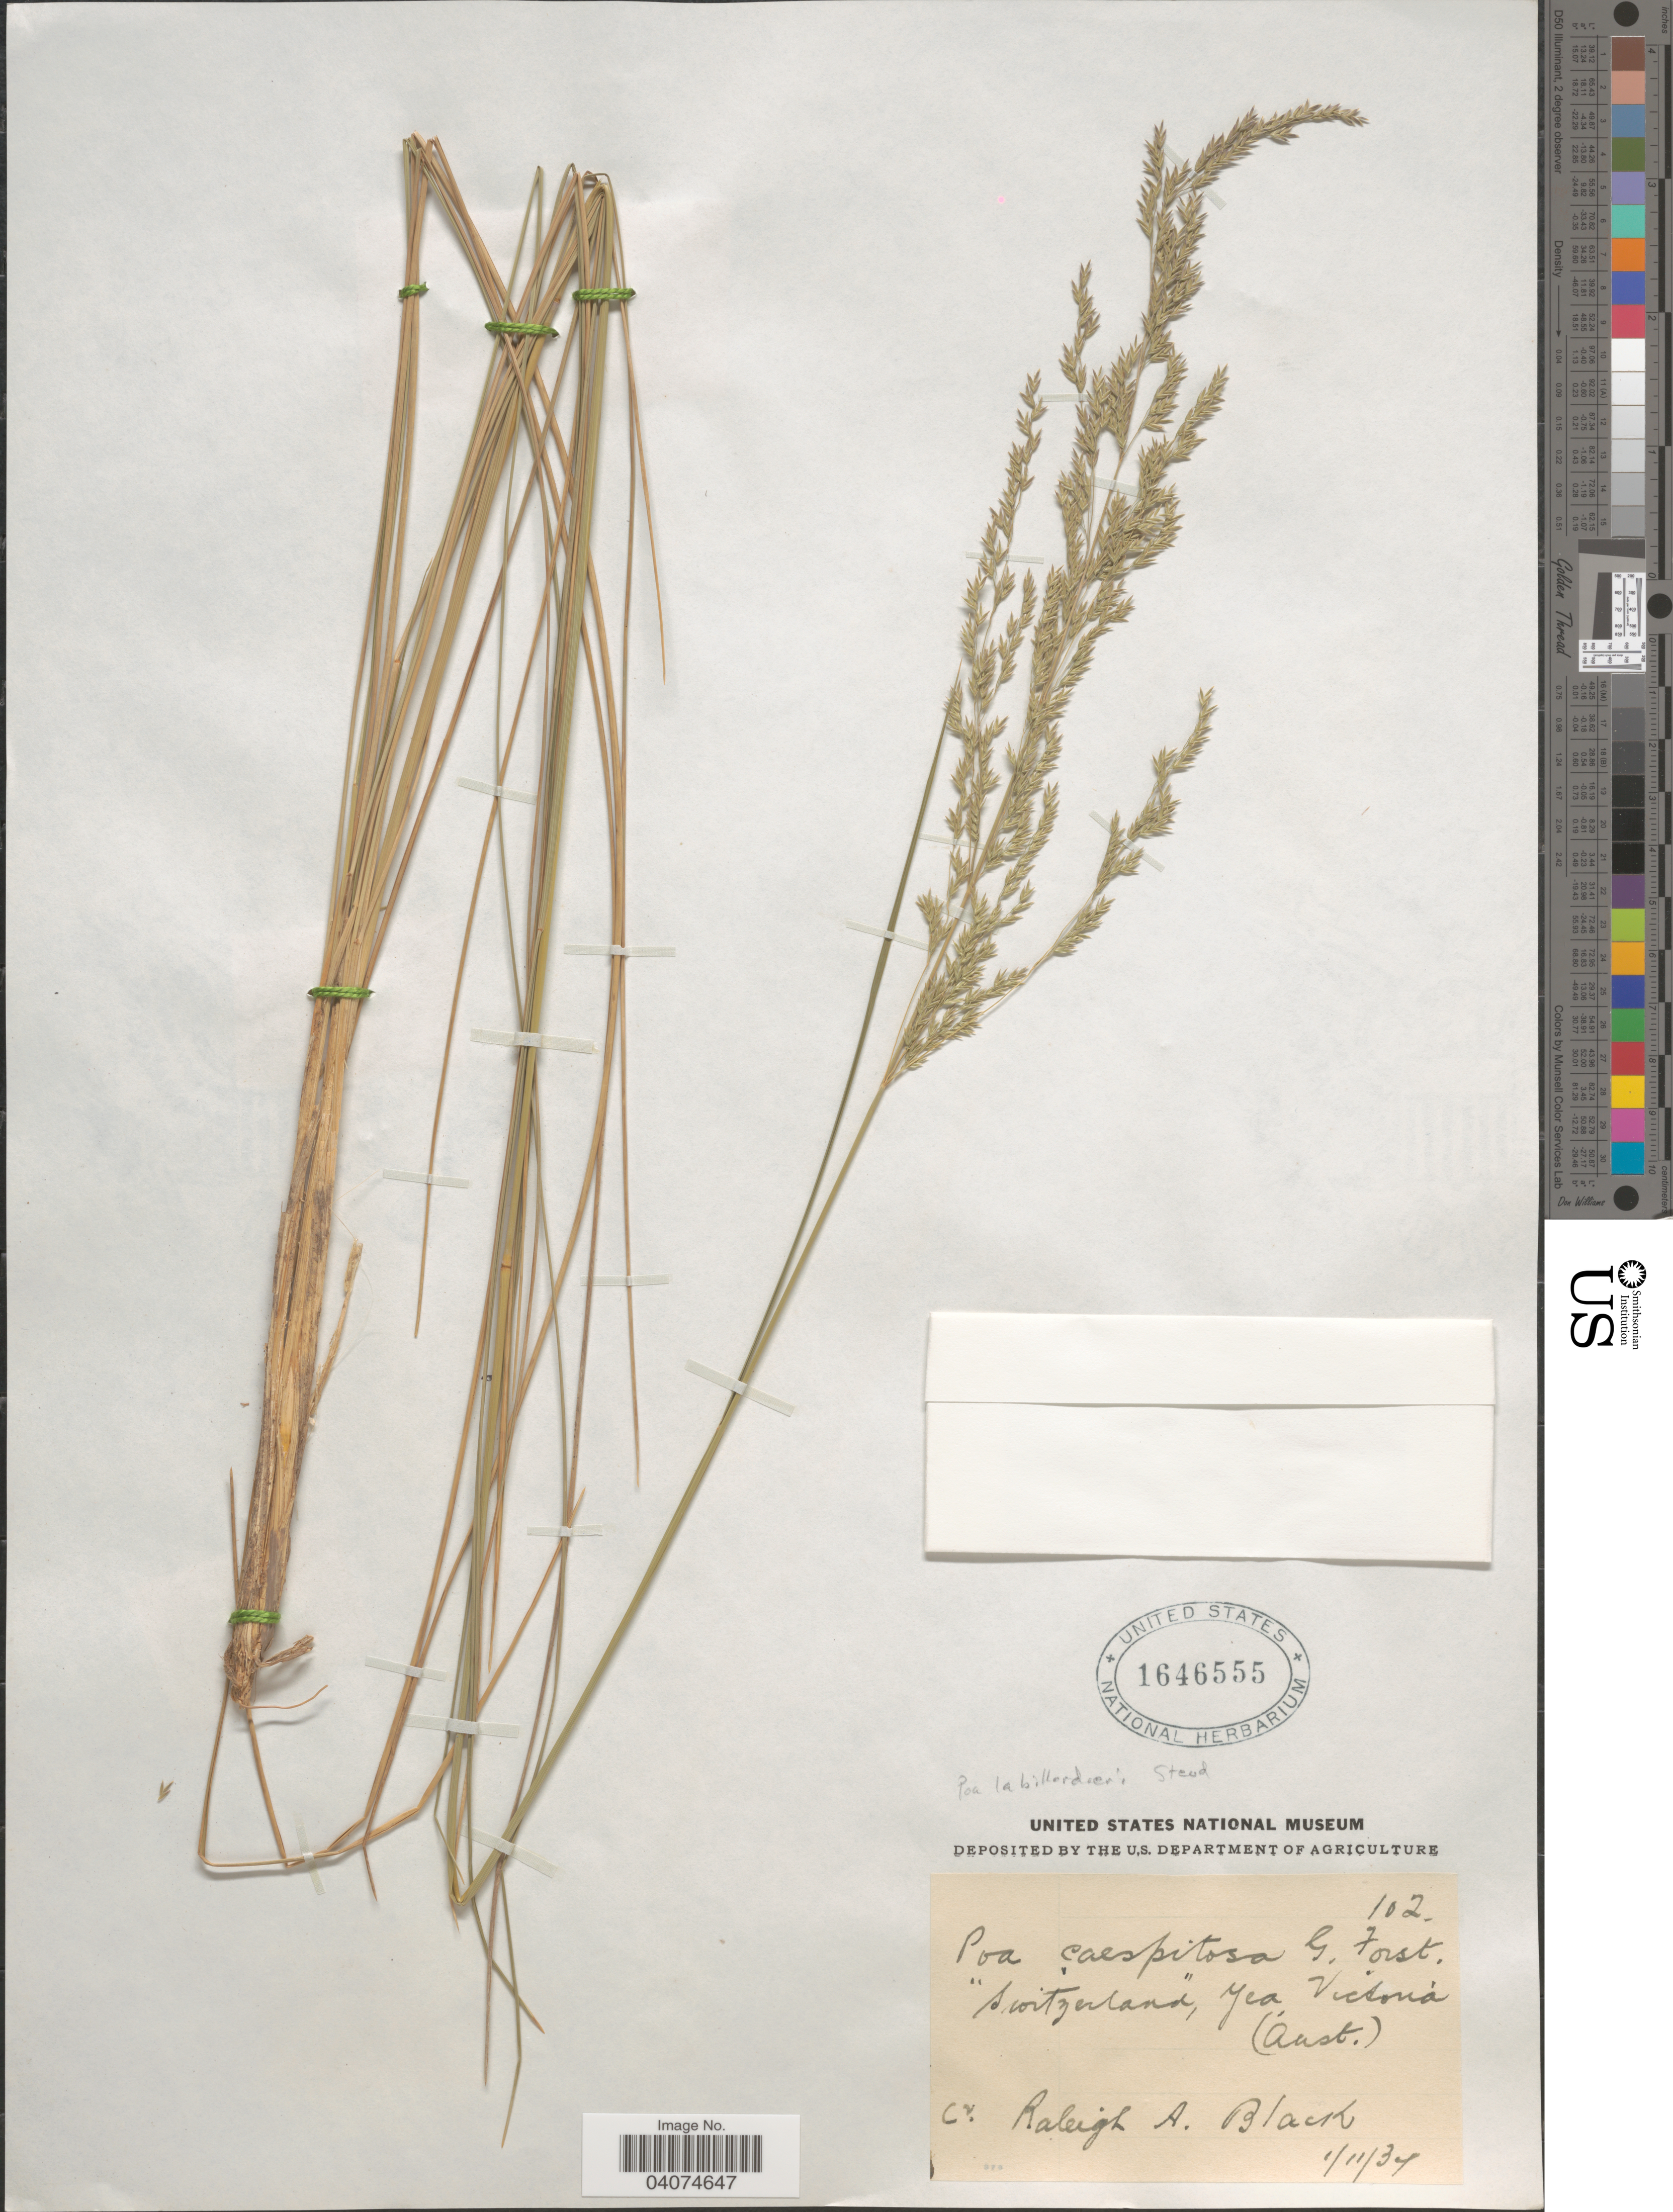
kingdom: Plantae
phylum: Tracheophyta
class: Liliopsida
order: Poales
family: Poaceae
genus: Poa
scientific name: Poa labillardierei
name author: Steud.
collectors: R. A. Black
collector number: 102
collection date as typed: Transcribed d/m/y: 1/11/39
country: Australia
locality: Switzerland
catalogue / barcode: US 1646555